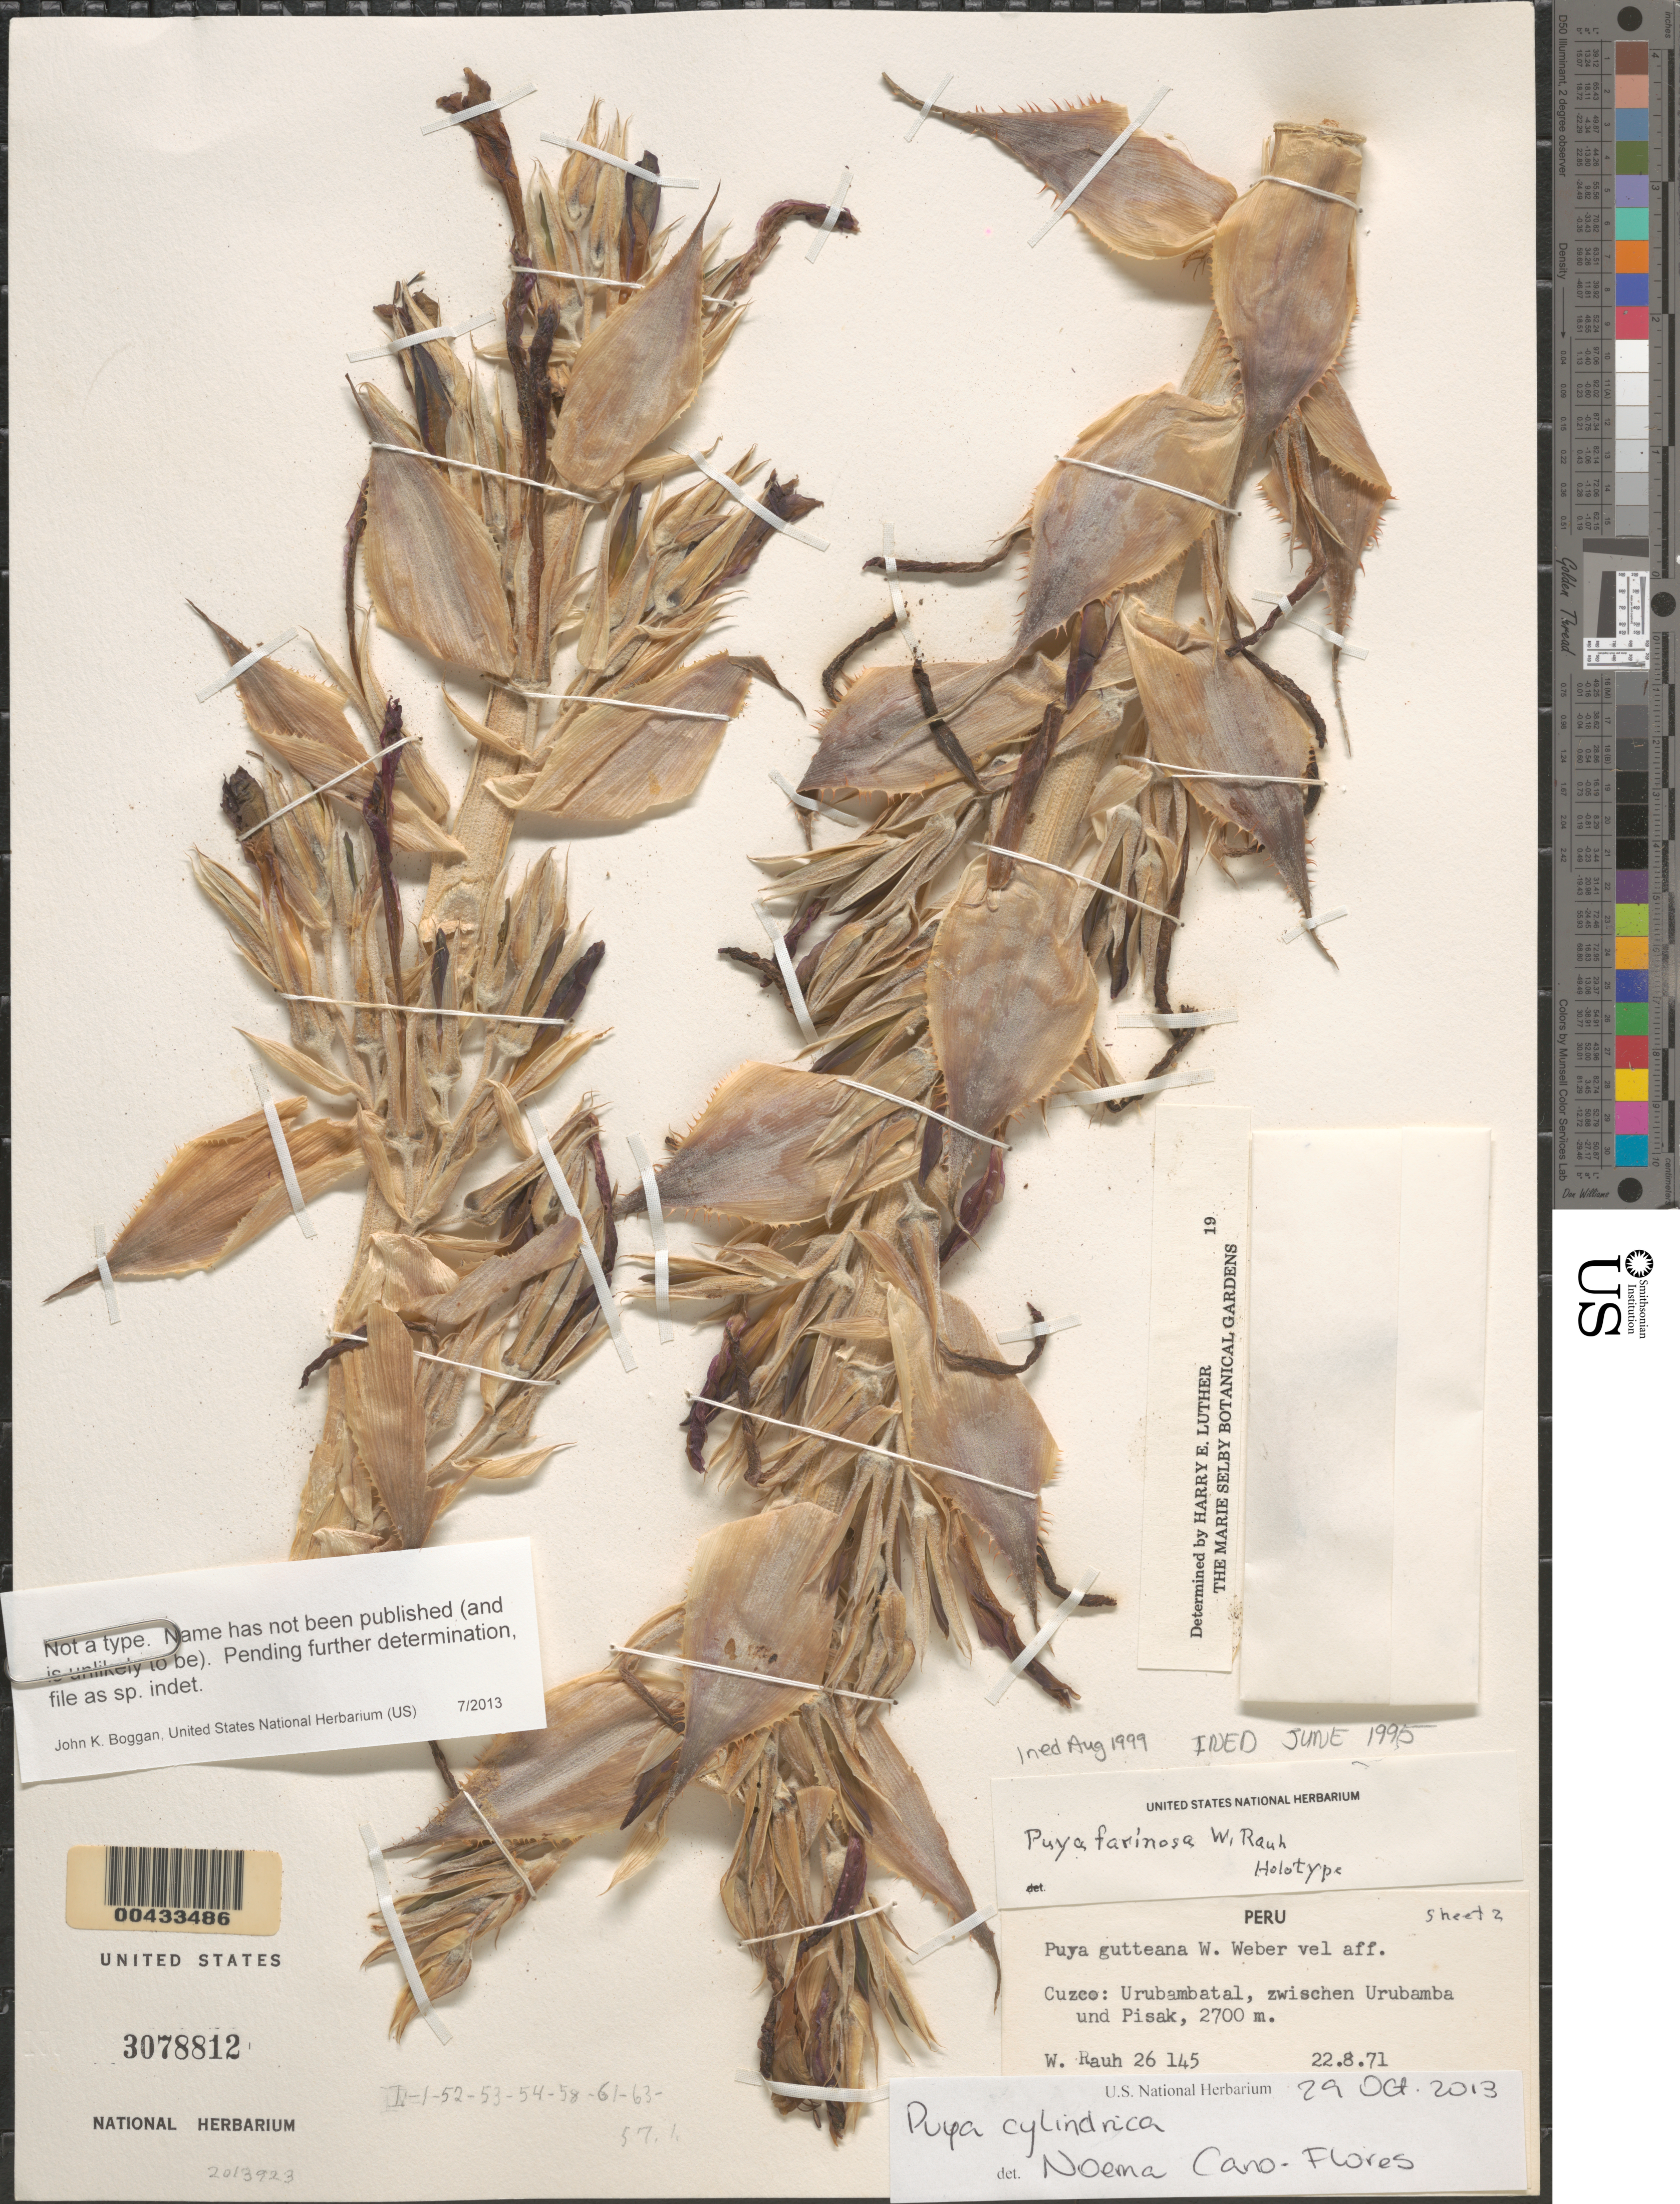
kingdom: Plantae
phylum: Tracheophyta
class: Liliopsida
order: Poales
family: Bromeliaceae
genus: Puya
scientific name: Puya cylindrica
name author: Mez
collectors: W. Rauh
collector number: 26145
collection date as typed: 22 Aug 1971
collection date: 1971-08-22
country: Peru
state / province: Cusco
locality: Urubambatal, above Pisak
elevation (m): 2700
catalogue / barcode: US 3078812